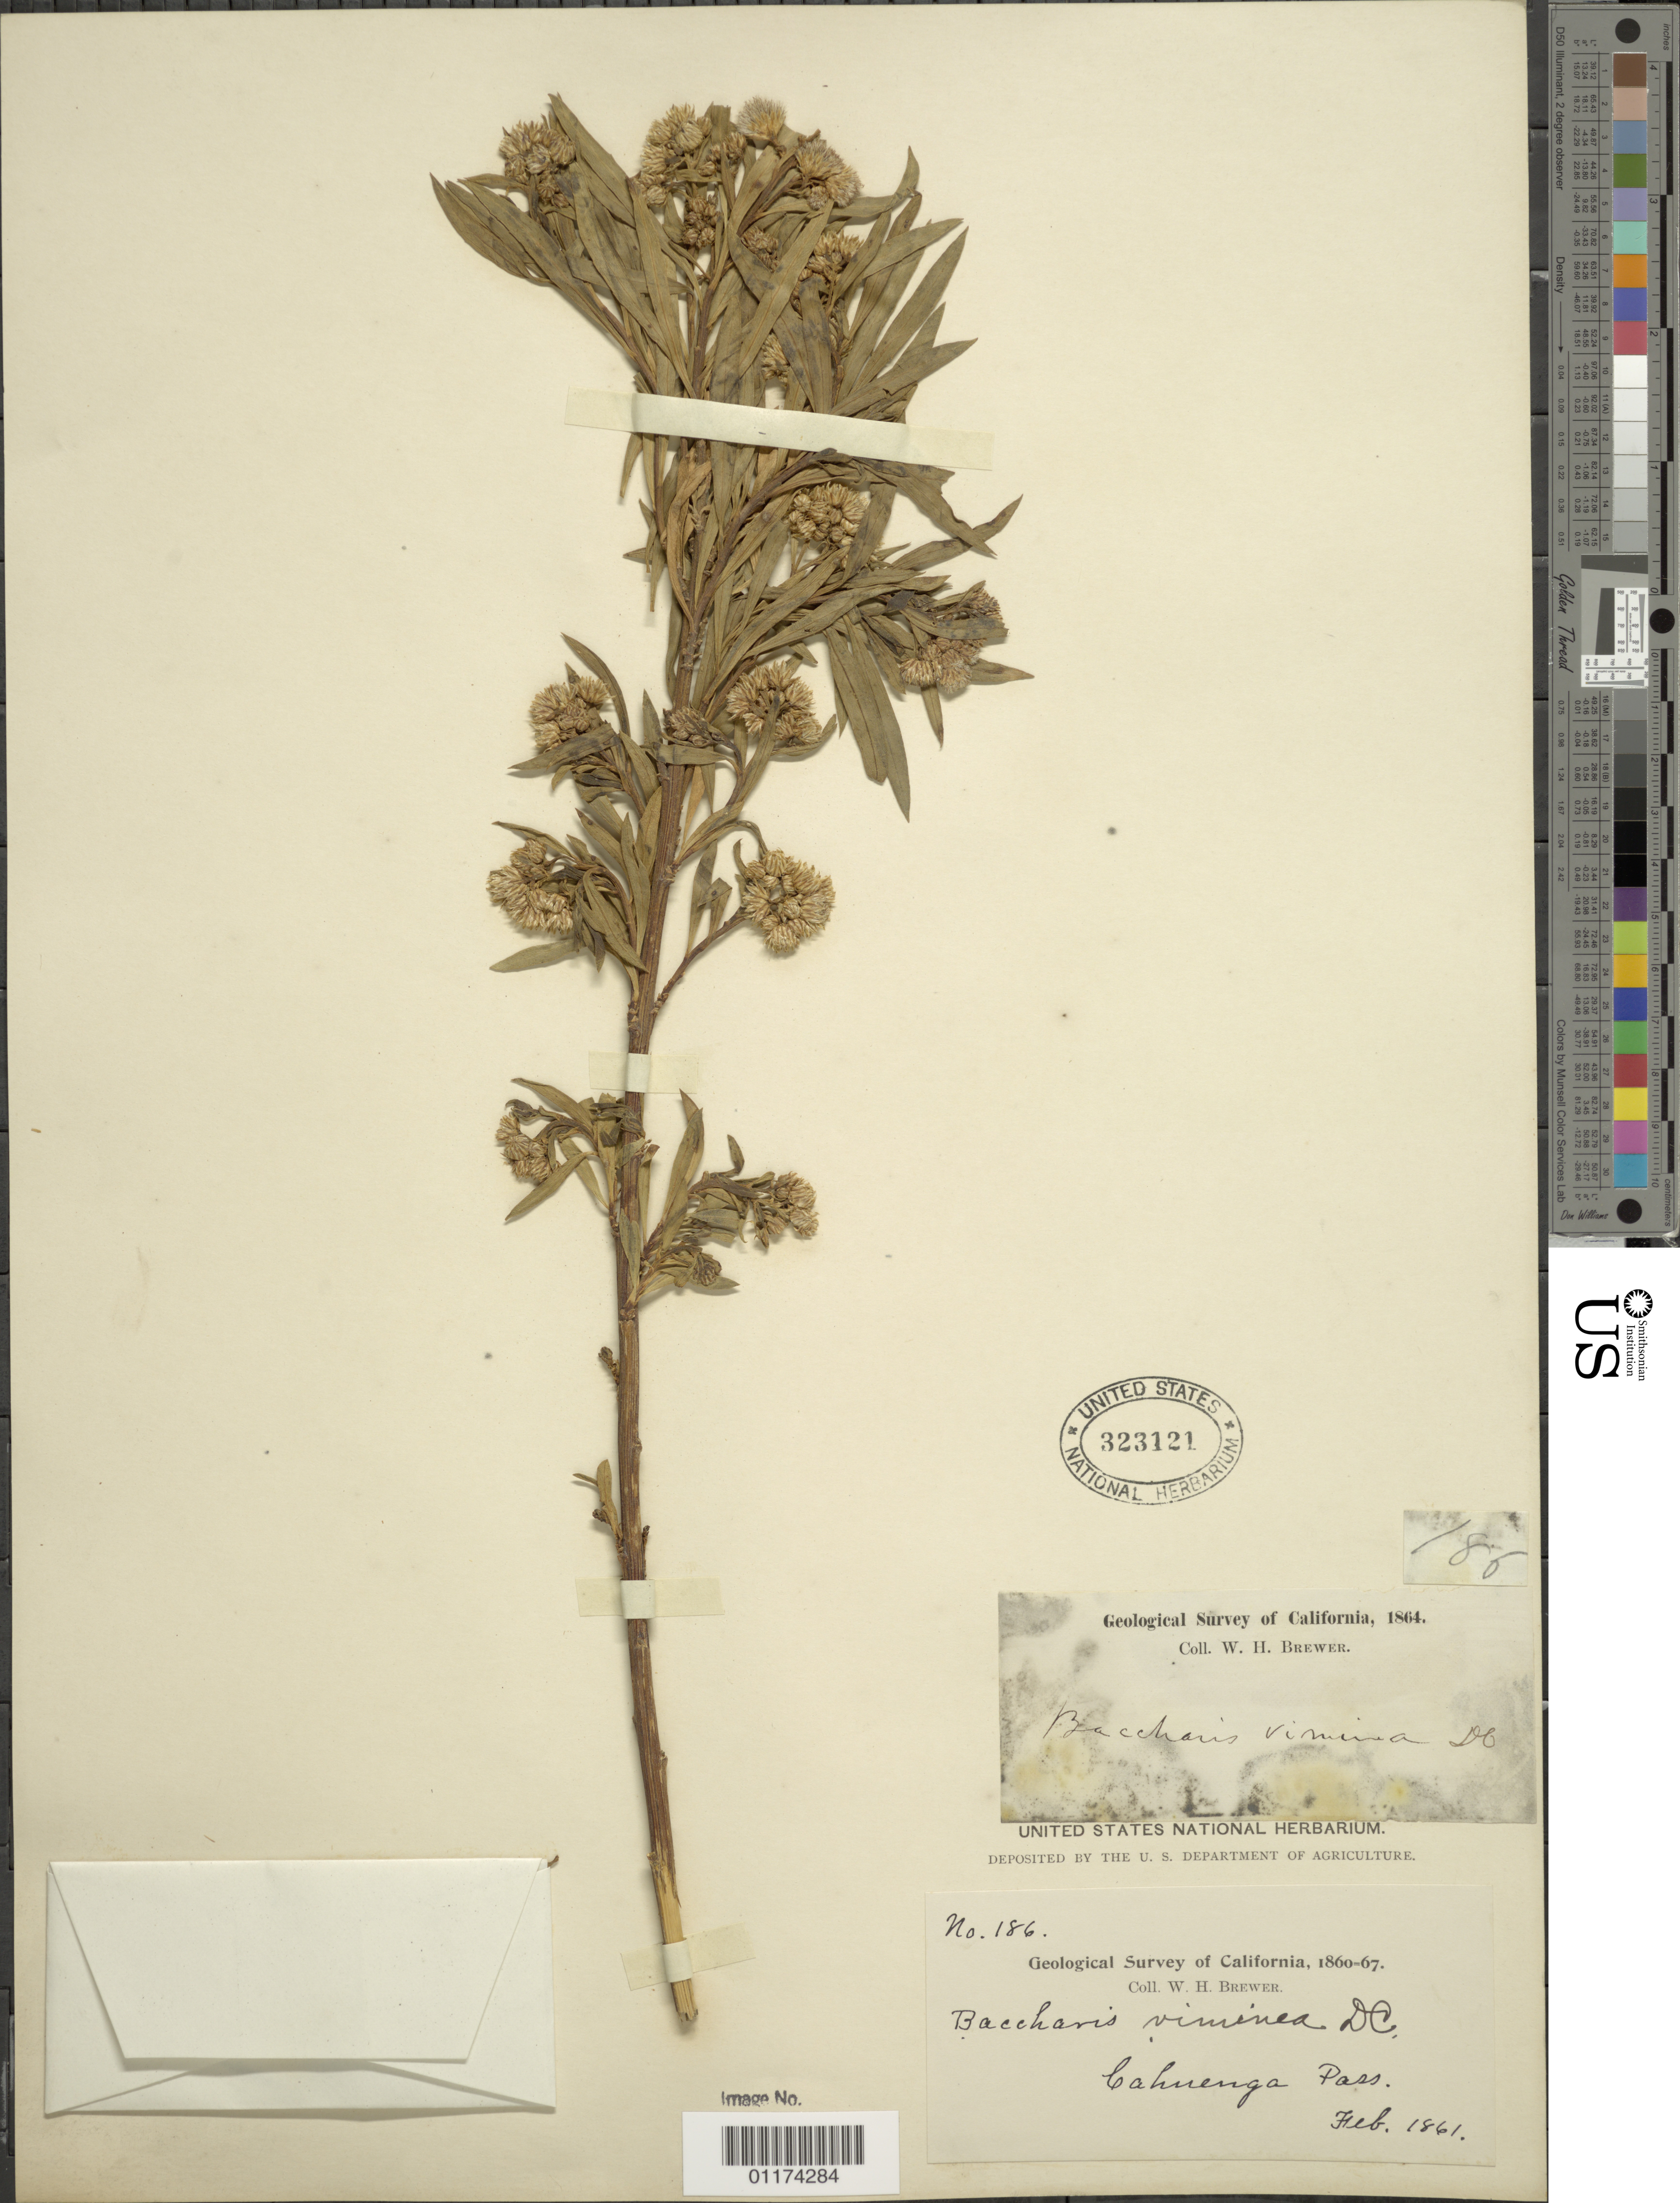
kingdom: Plantae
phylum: Tracheophyta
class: Magnoliopsida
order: Asterales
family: Asteraceae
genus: Baccharis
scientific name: Baccharis viminea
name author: DC.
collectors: W. H. Brewer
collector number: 186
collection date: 1861-02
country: United States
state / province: California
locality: Cahuenga Pass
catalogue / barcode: US 323121